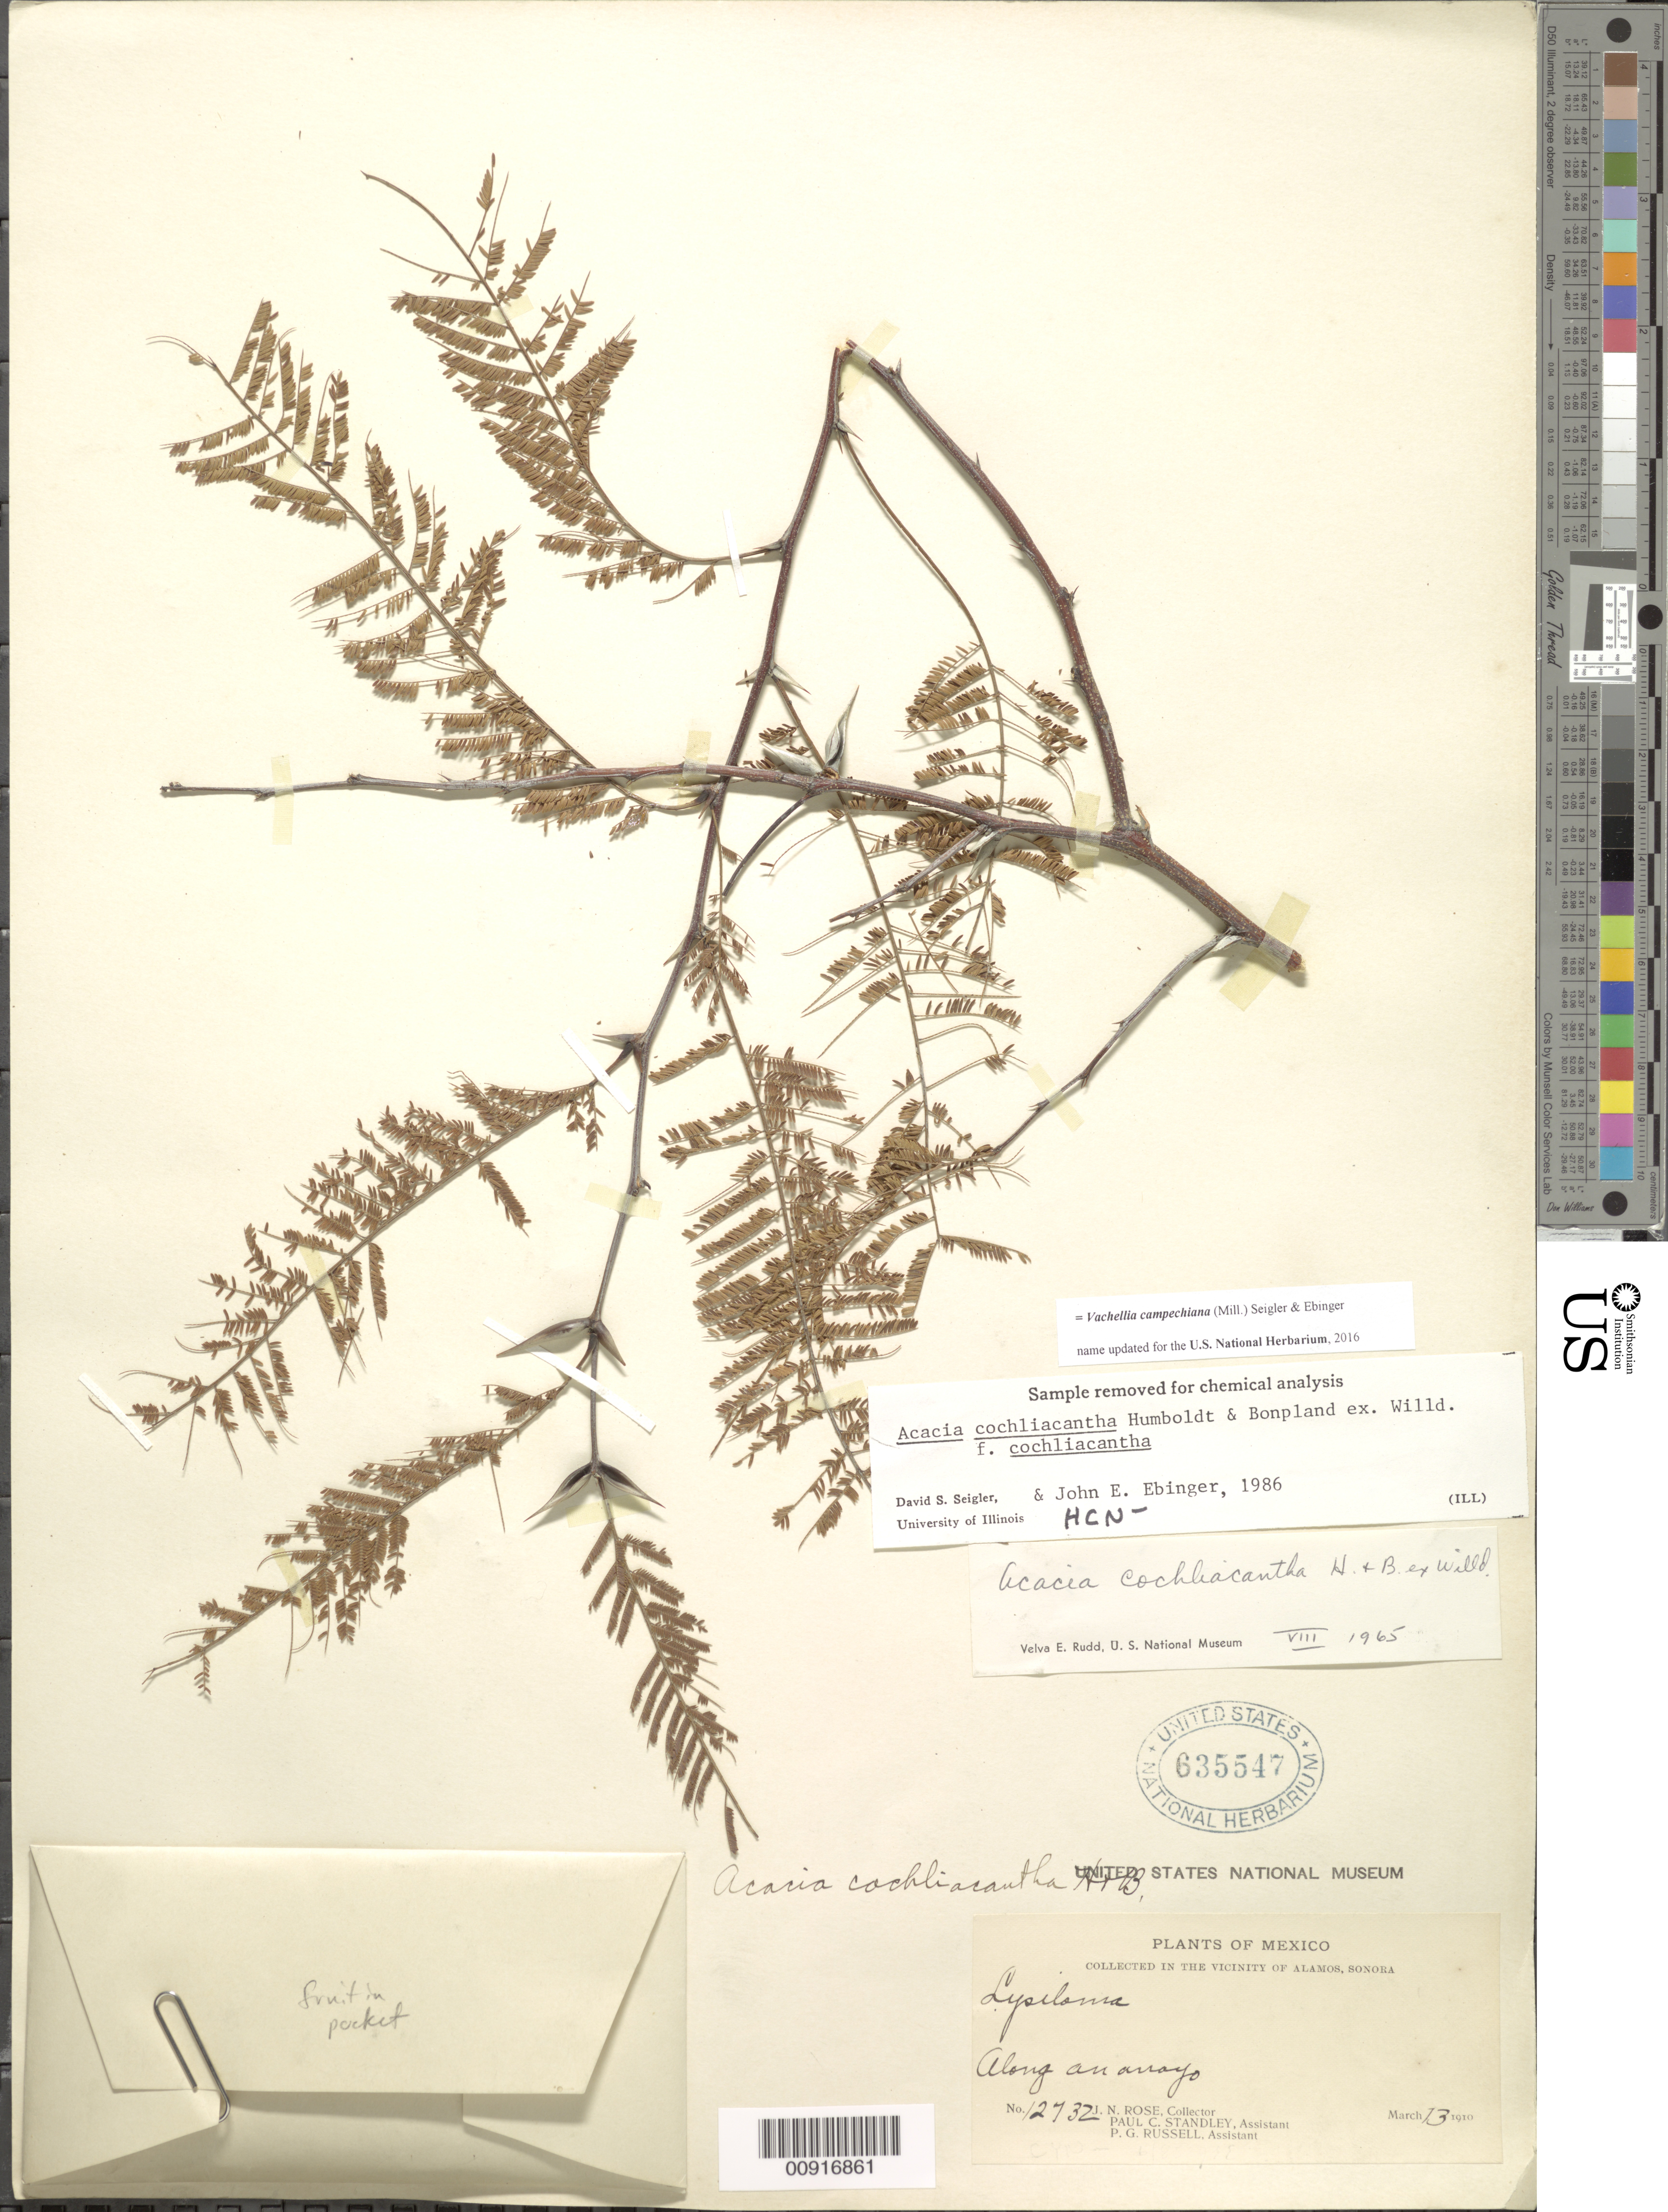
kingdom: Plantae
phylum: Tracheophyta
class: Magnoliopsida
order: Fabales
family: Fabaceae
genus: Vachellia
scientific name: Vachellia campechiana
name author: (Mill.) Seigler & Ebinger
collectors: J. N. Rose, P. C. Standley & P. G. Russell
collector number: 12732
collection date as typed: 13 Mar 1910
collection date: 1910-03-13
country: Mexico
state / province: Sonora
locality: In the vicinity of Alamos, Sonora.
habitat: Along an arroyo.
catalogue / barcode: US 635547